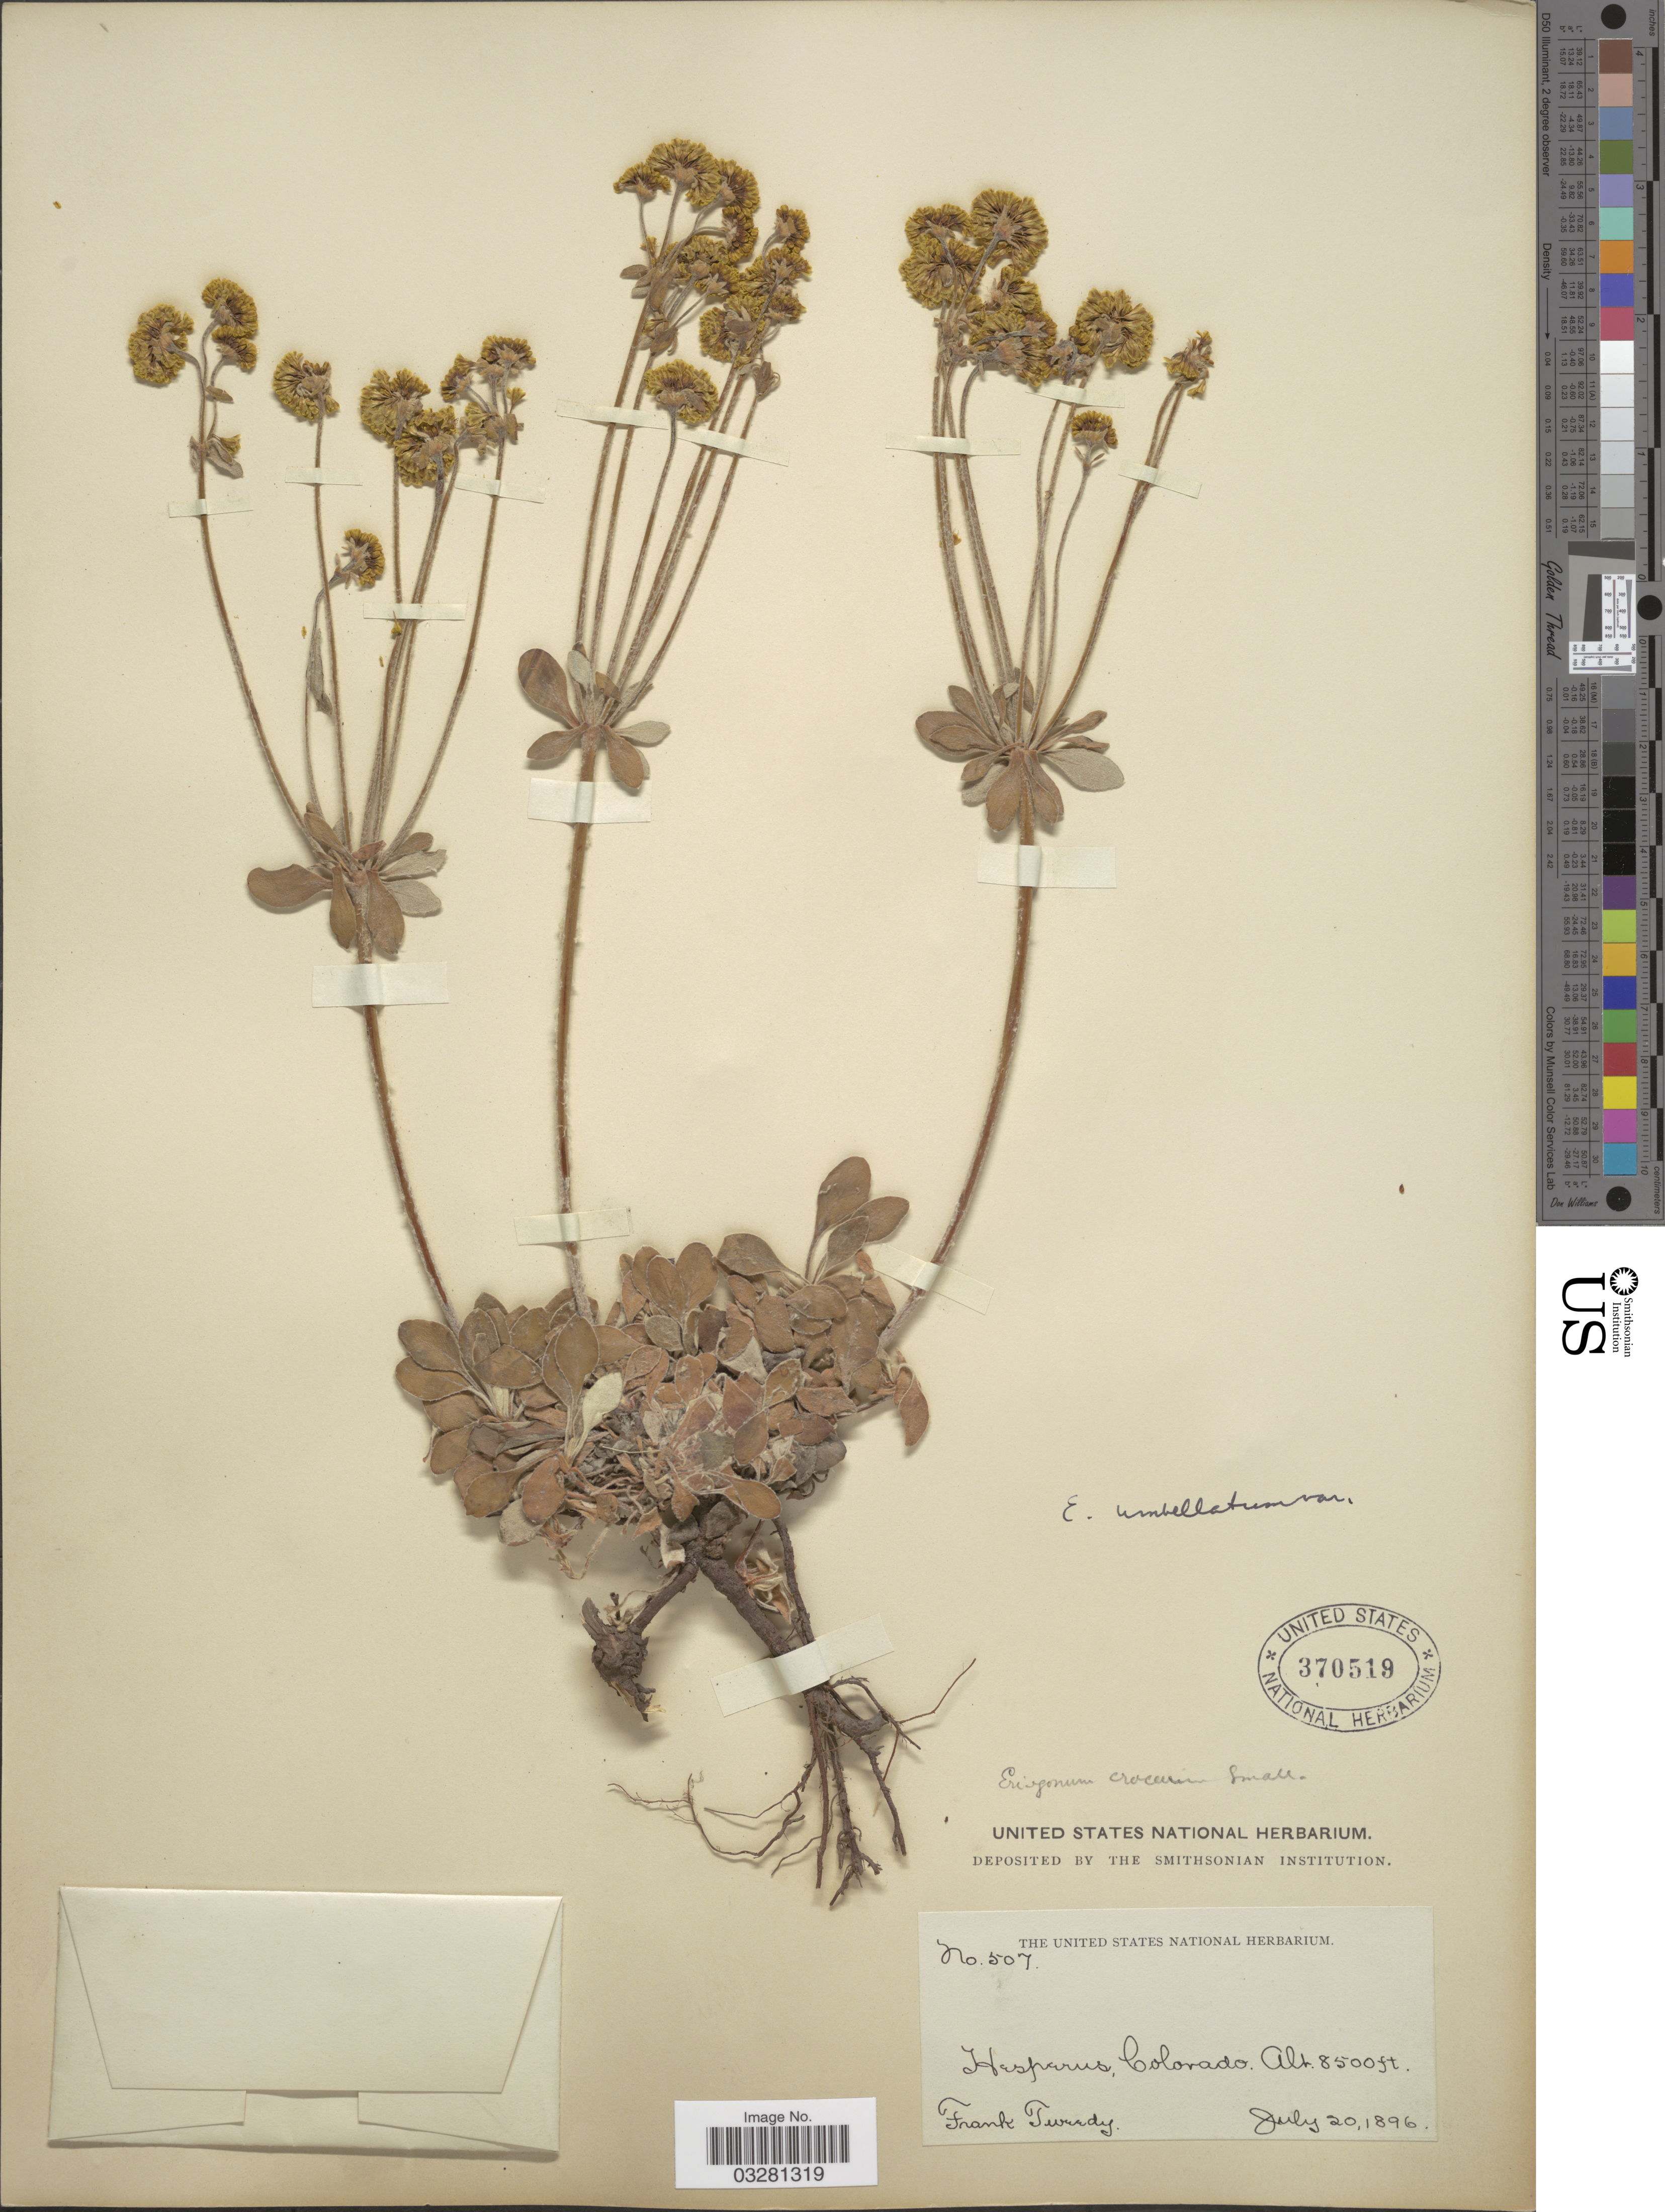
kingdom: Plantae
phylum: Tracheophyta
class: Magnoliopsida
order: Caryophyllales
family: Polygonaceae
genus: Eriogonum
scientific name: Eriogonum umbellatum var. umbellatum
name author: Torr.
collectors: F. Tweedy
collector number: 507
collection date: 1896-07-20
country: United States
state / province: Colorado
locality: Hesperus.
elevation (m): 2591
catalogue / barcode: US 370519